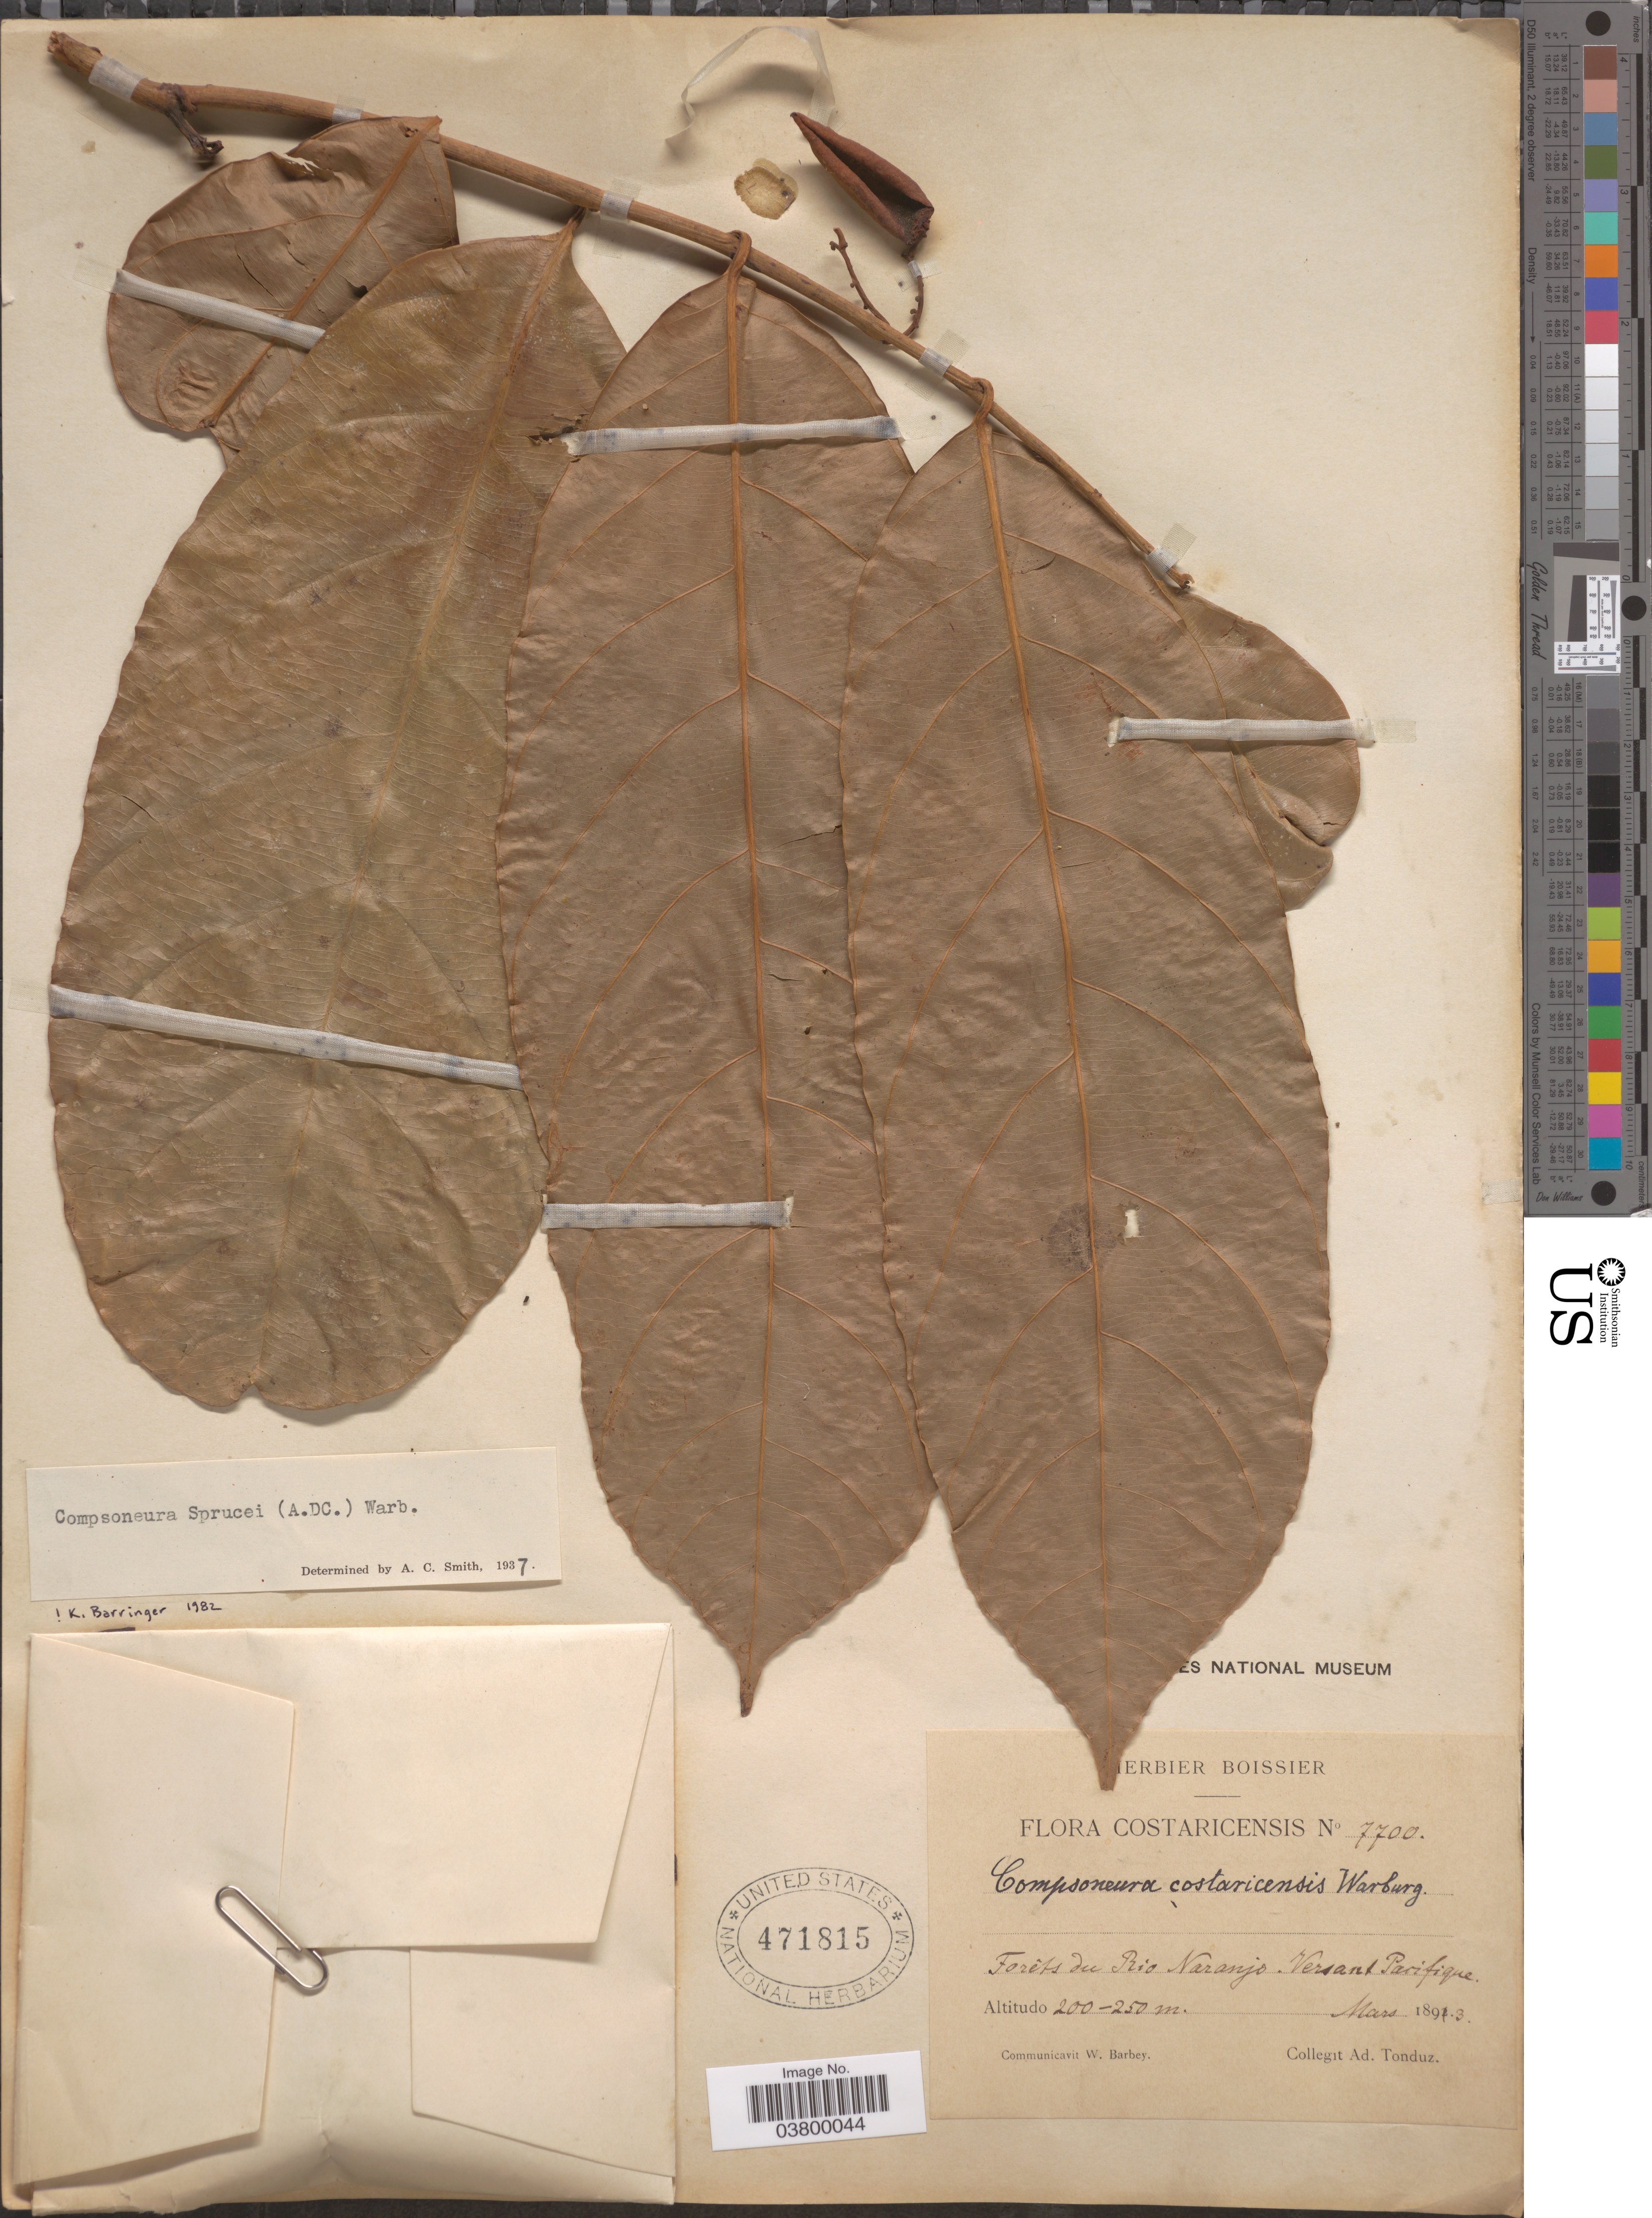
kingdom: Plantae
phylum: Tracheophyta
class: Magnoliopsida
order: Magnoliales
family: Myristicaceae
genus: Compsoneura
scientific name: Compsoneura sprucei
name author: (A. DC.) Warb.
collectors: A. Tonduz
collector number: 7700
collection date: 1893-03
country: Costa Rica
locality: Forêts du rio Naranjo. Versant Pacifique.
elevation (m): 200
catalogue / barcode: US 471815